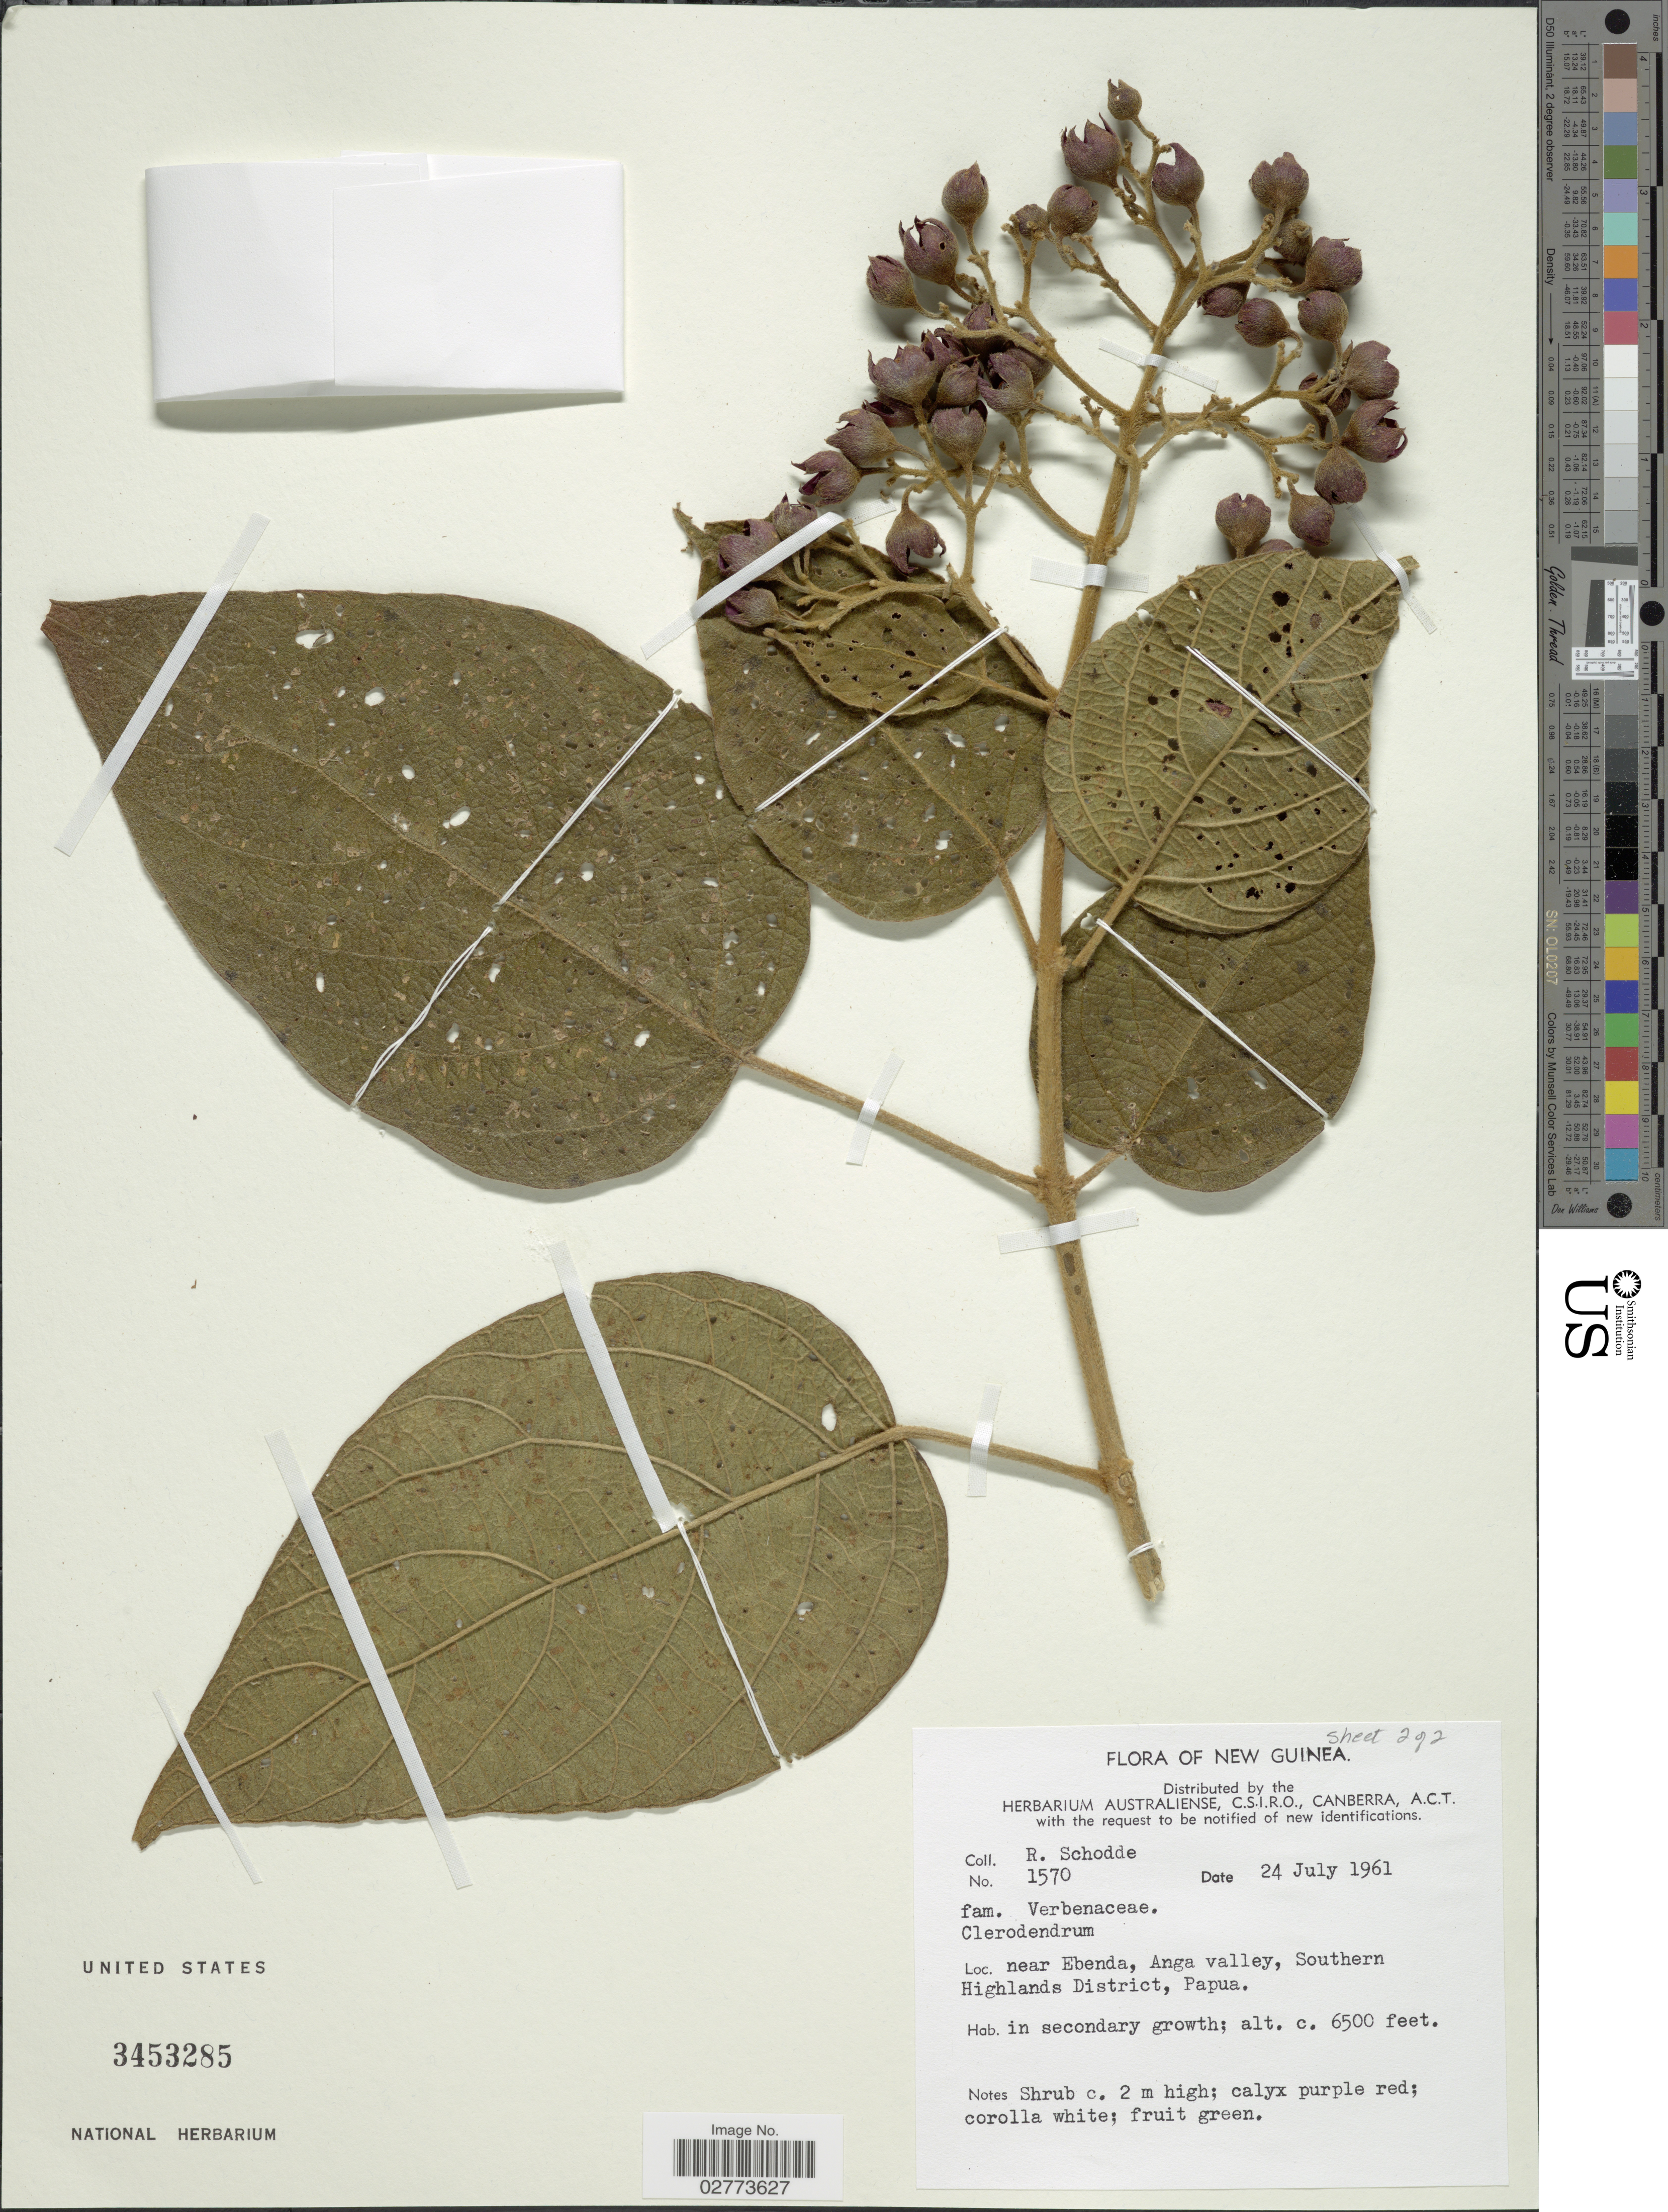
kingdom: Plantae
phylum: Tracheophyta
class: Magnoliopsida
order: Lamiales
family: Lamiaceae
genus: Clerodendrum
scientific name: Clerodendrum sp.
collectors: R. Schodde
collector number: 1570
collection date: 1961-07-24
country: Papua New Guinea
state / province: Southern Highlands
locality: New Guinea. Near Ebenda, Anga Valley, Southern Highlands District. Papua.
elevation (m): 1981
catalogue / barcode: US 3453285